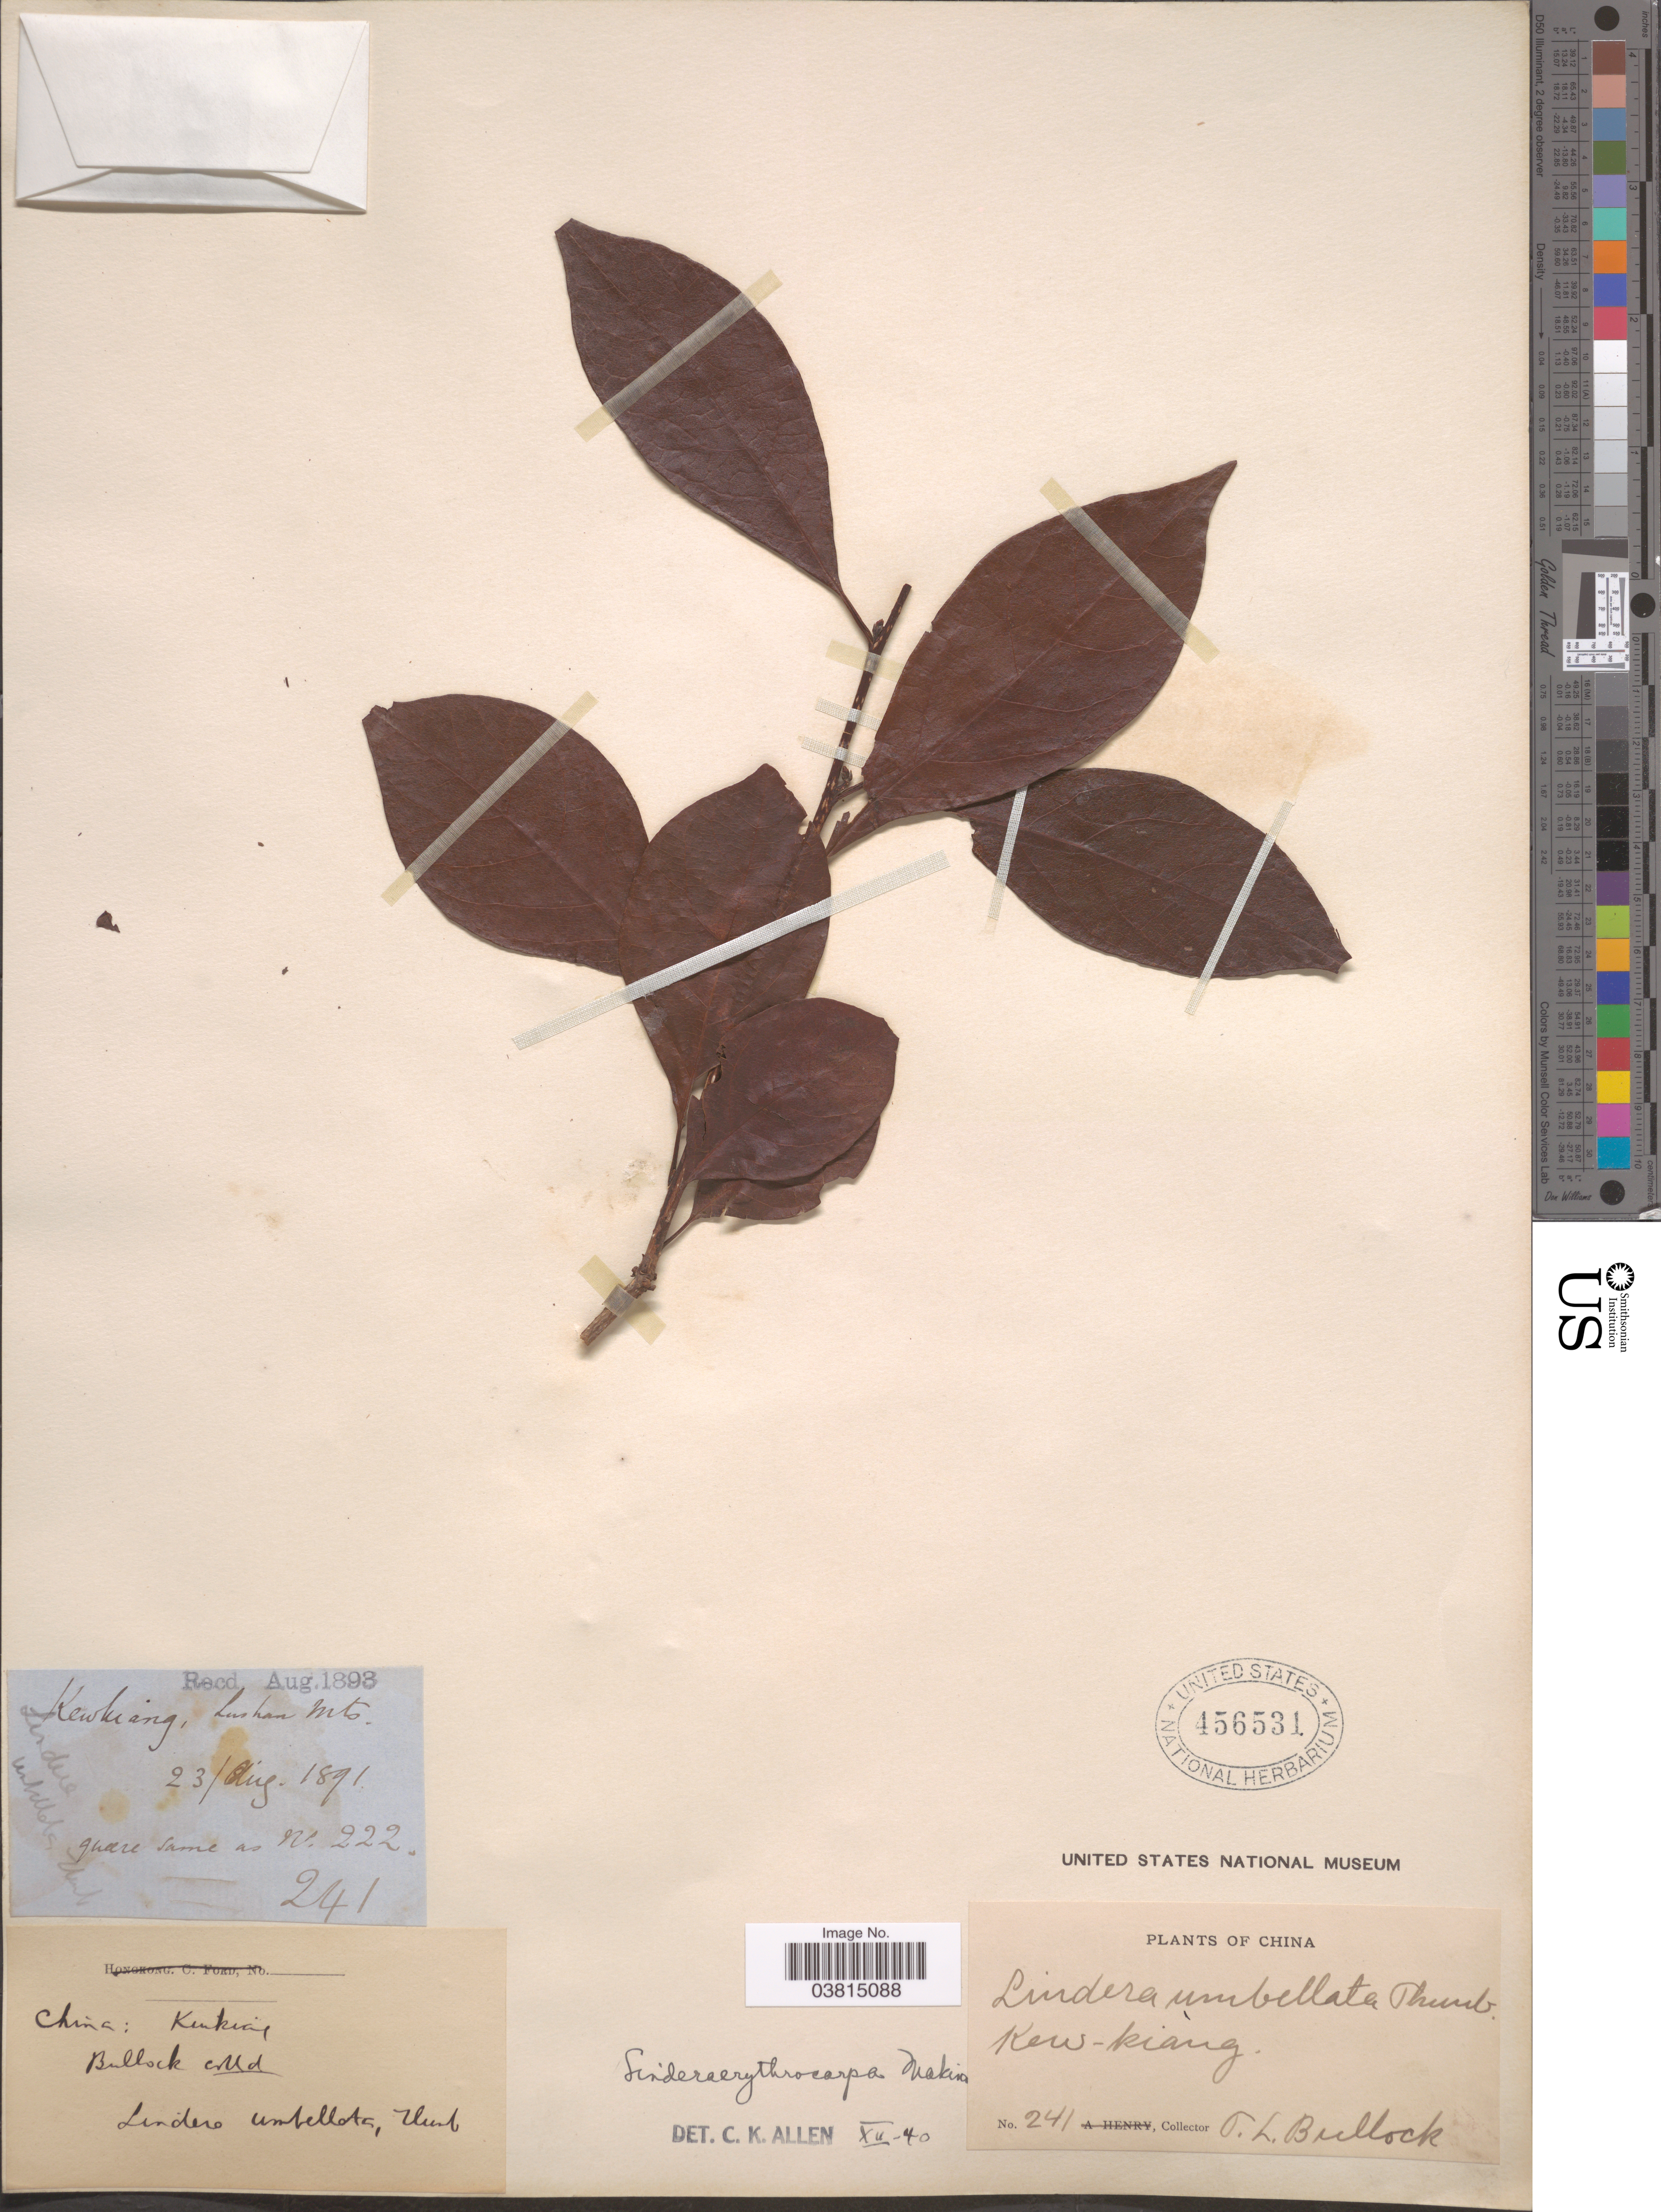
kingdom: Plantae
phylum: Tracheophyta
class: Magnoliopsida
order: Laurales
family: Lauraceae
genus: Lindera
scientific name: Lindera erythrocarpa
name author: Makino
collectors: T. L. Bullock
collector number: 241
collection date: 1891-08-23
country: China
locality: Kewkiang, Lushan Mts.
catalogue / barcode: US 456531